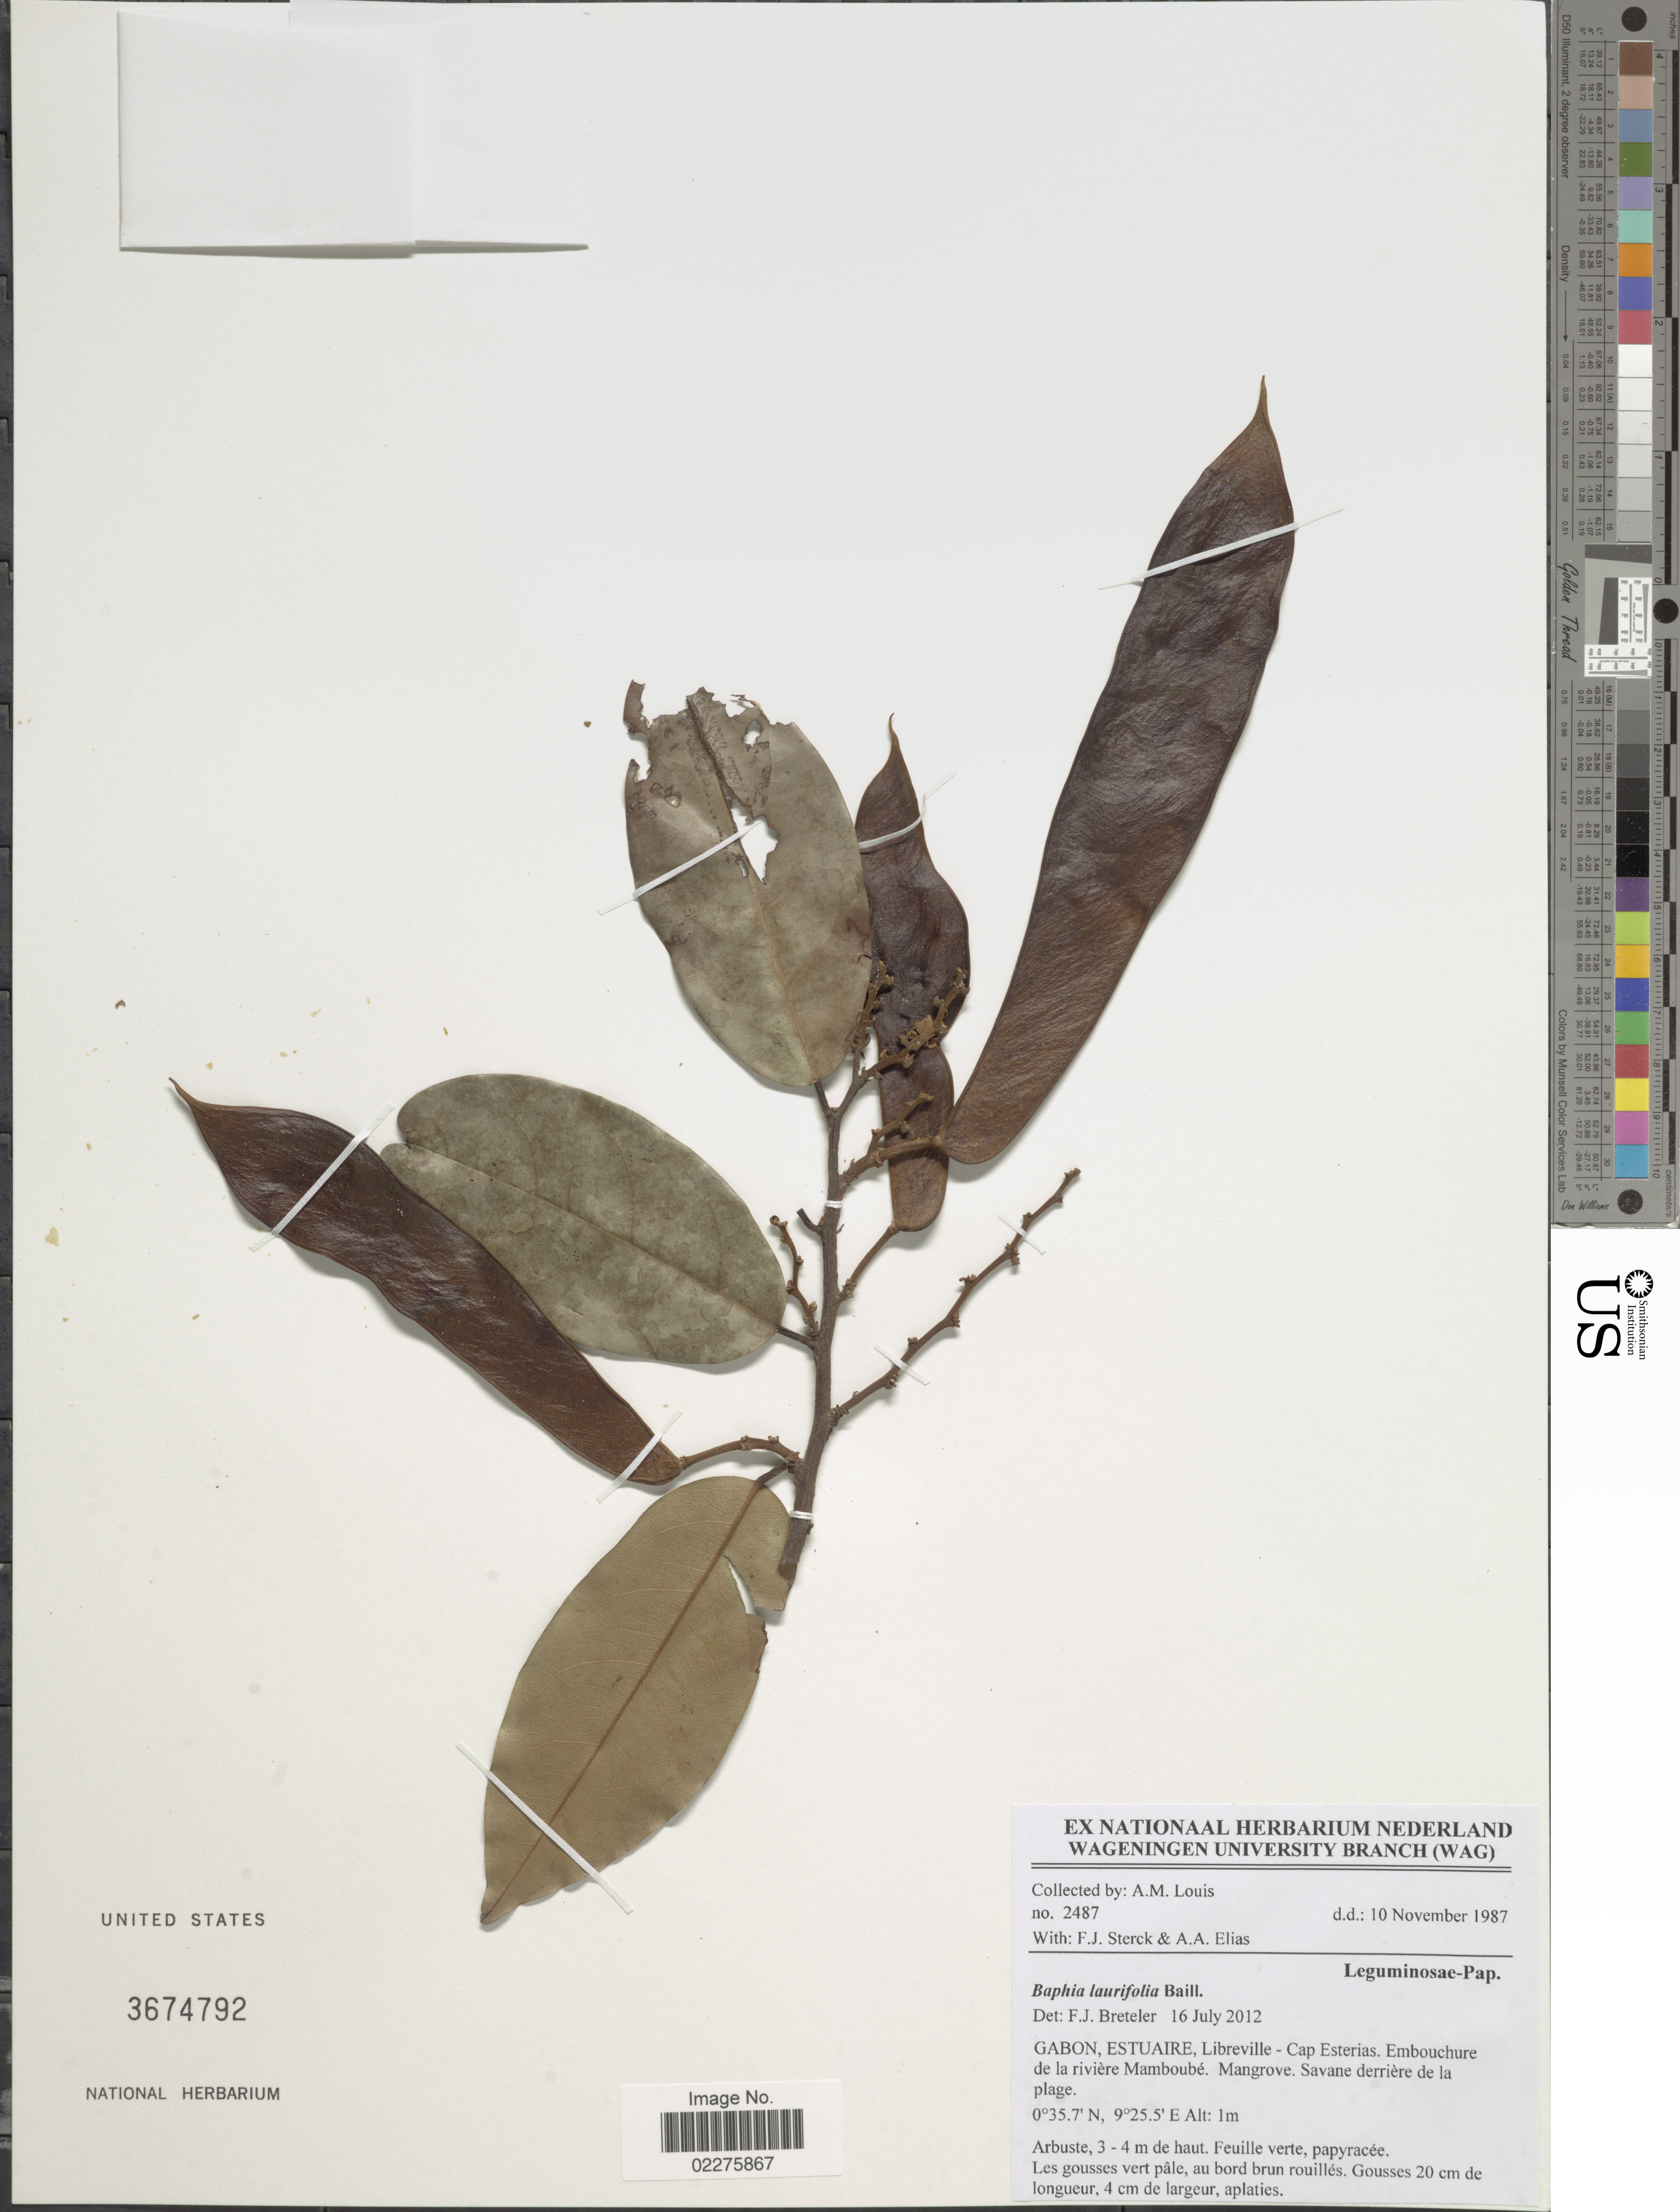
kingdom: Plantae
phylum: Tracheophyta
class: Magnoliopsida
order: Fabales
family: Fabaceae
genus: Baphia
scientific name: Baphia laurifolia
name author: Baill.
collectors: A. Louis, F. Sterck & A. Elias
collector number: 2487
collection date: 1987-11-10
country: Gabon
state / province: Estuaire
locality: Libreville-Cap Esterias, Embouchure de la riviere Mamboube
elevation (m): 1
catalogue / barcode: US 3674792